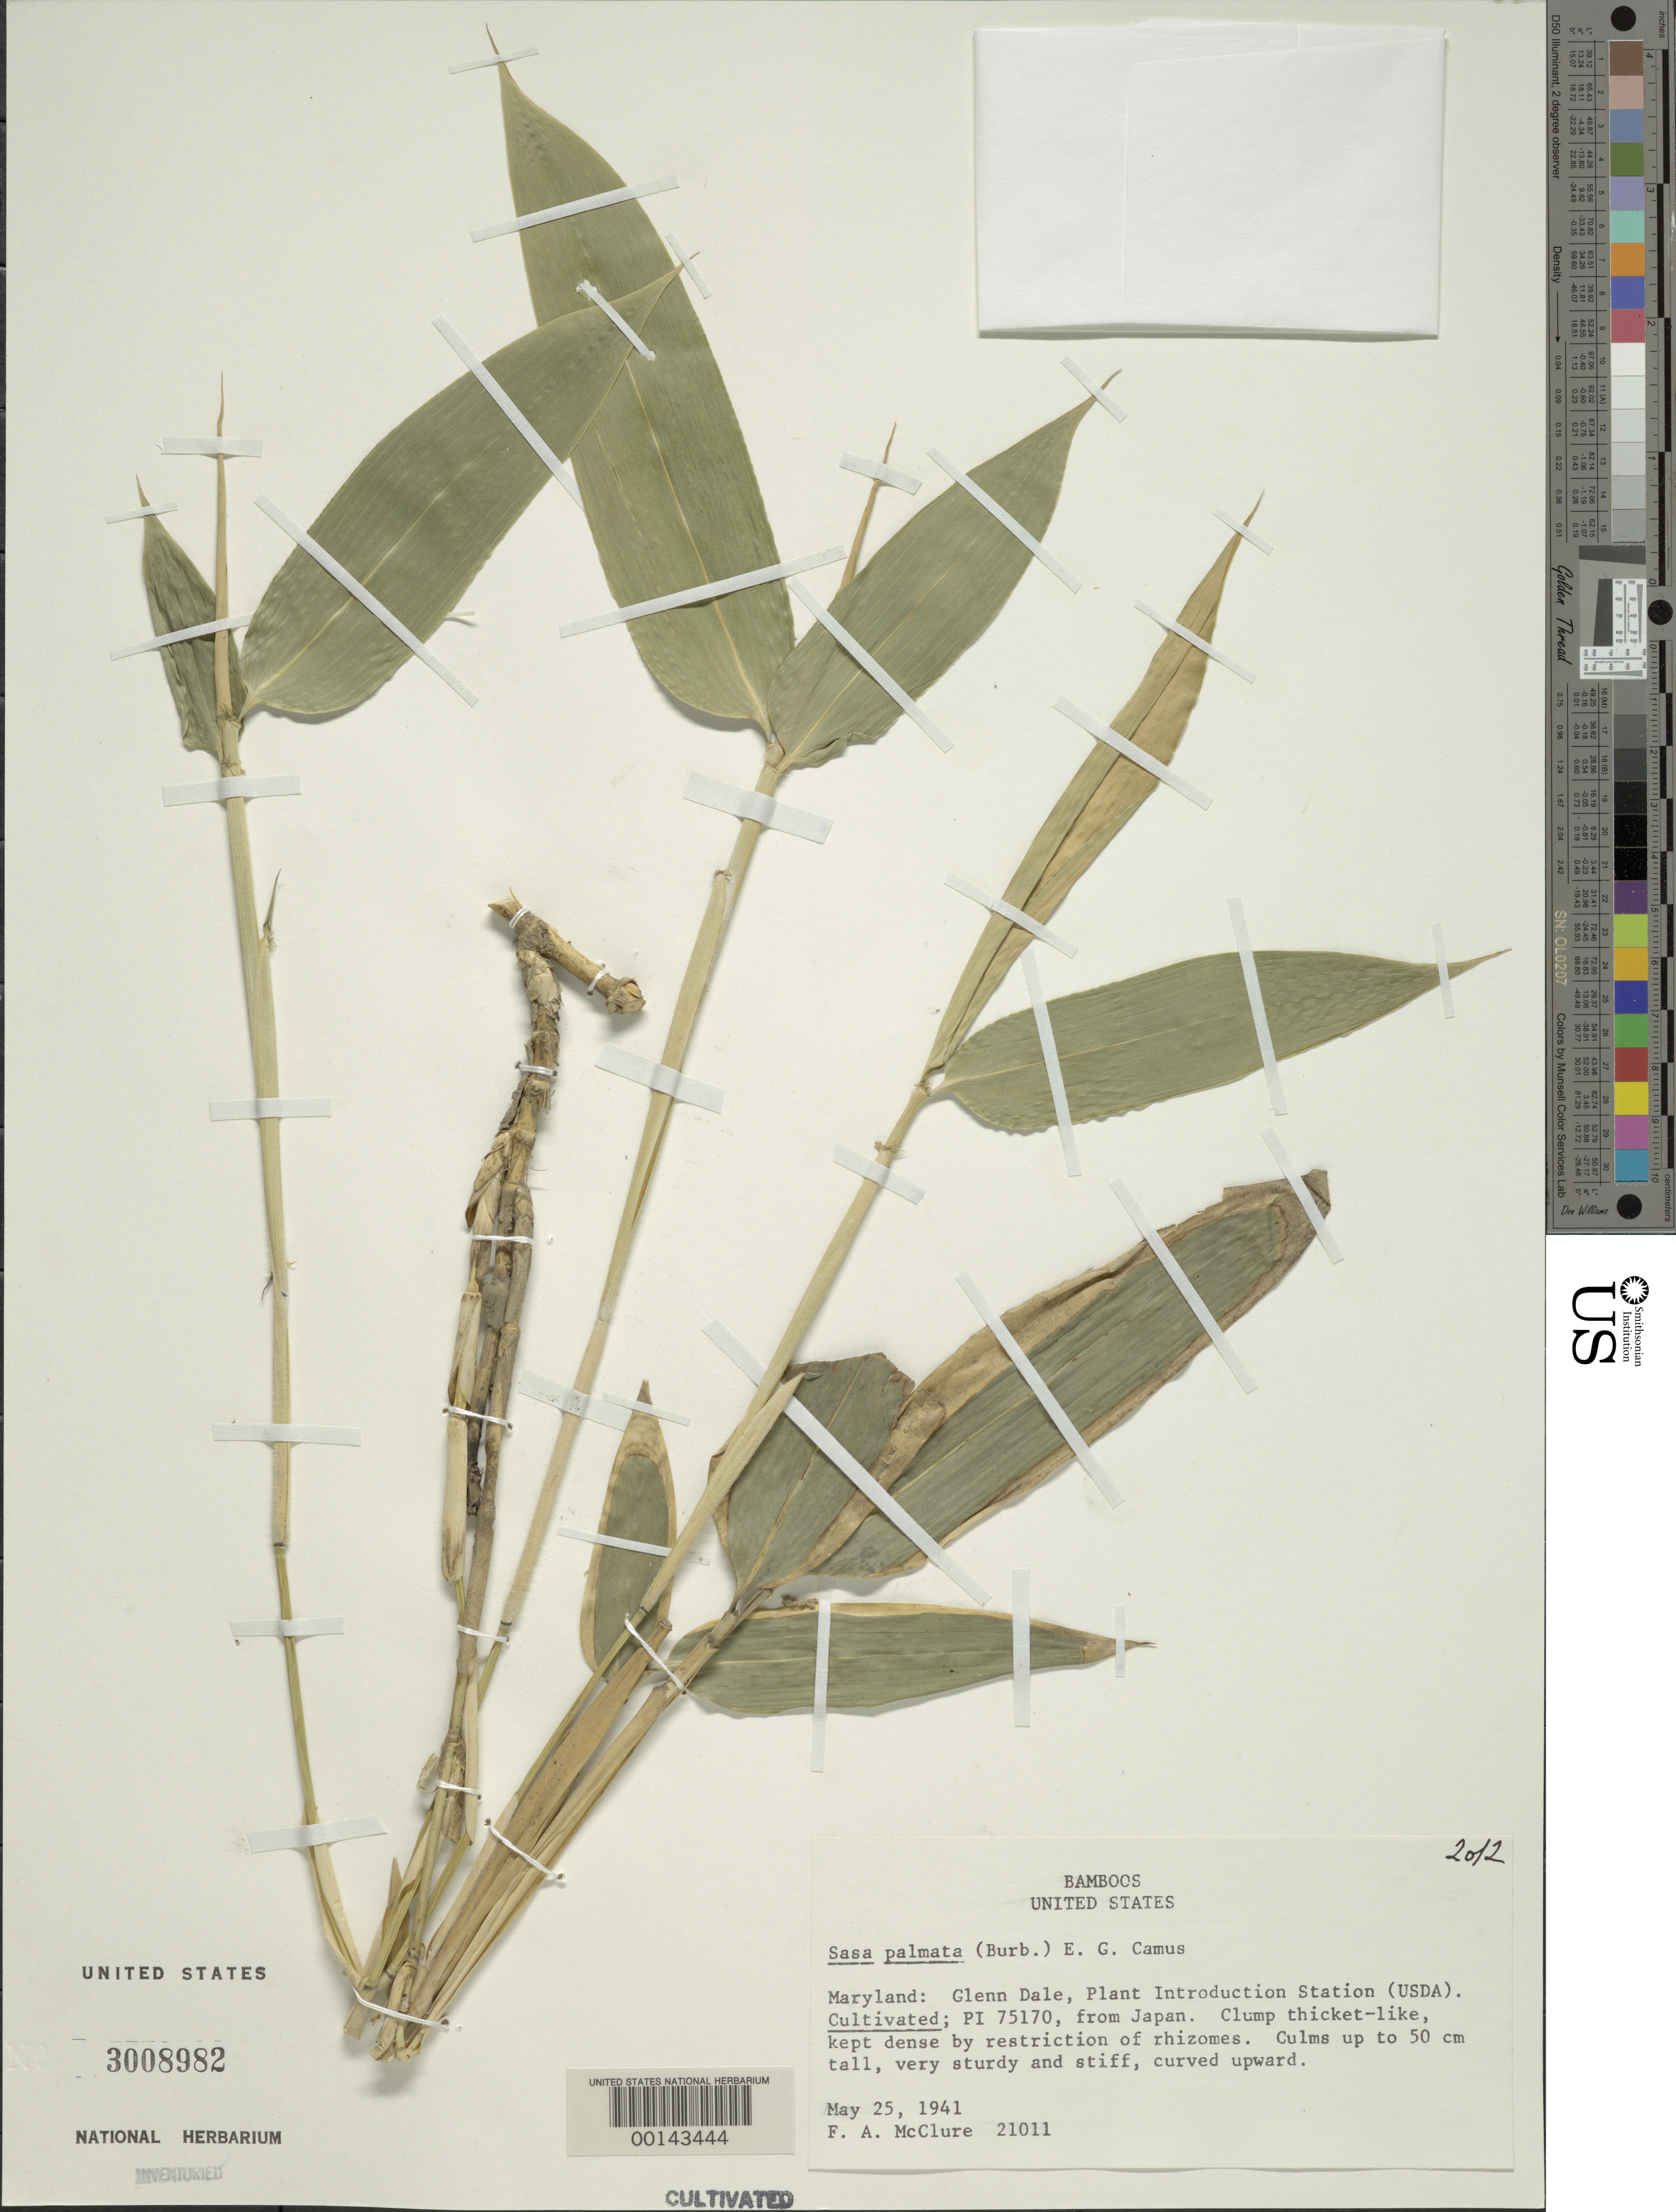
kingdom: Plantae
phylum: Tracheophyta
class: Liliopsida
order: Poales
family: Poaceae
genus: Sasa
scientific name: Sasa palmata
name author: (hort. ex Burb.) E.G. Camus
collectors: F. A. McClure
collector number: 21011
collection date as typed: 25 May 1941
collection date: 1941-05-25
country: United States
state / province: Maryland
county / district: Prince George's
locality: Glenn dale, usda pi stat.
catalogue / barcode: US 3008982